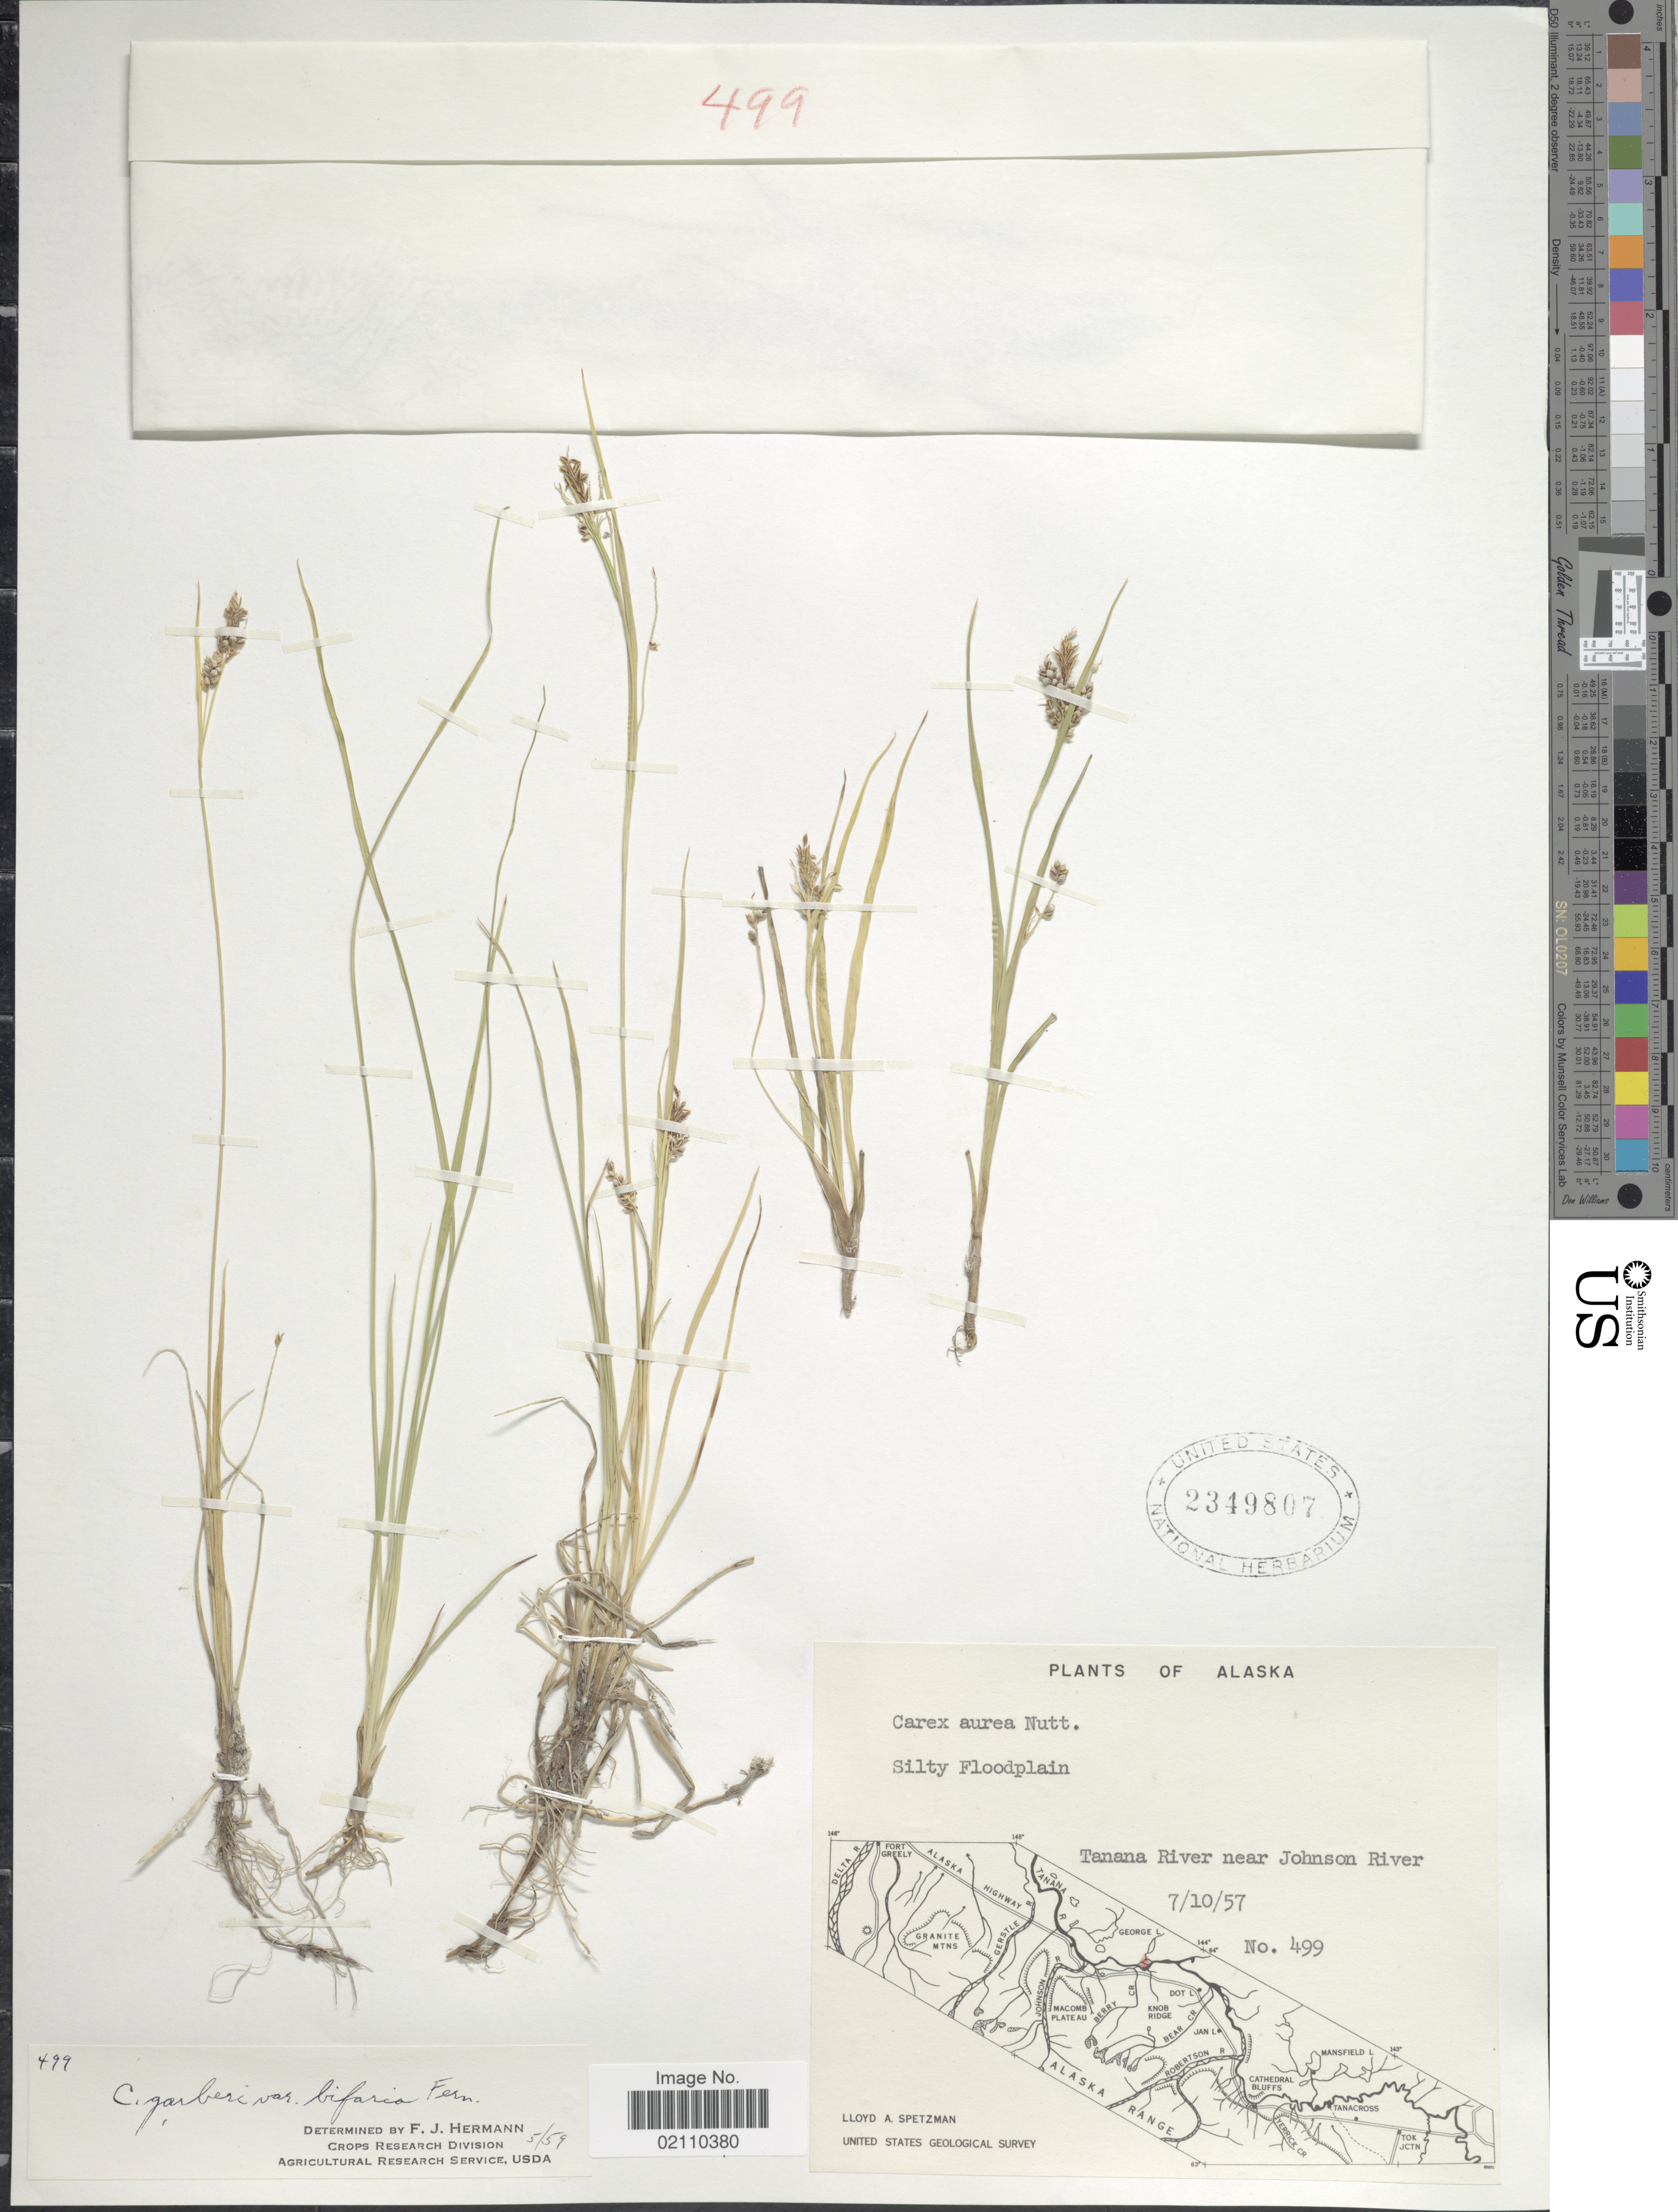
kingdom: Plantae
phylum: Tracheophyta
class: Liliopsida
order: Poales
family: Cyperaceae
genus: Carex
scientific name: Carex garberi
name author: Fernald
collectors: L. Spetzman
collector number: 499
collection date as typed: Transcribed d/m/y: 10/7/57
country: United States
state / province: Alaska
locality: Tanana River near Johnson River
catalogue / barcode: US 2349807